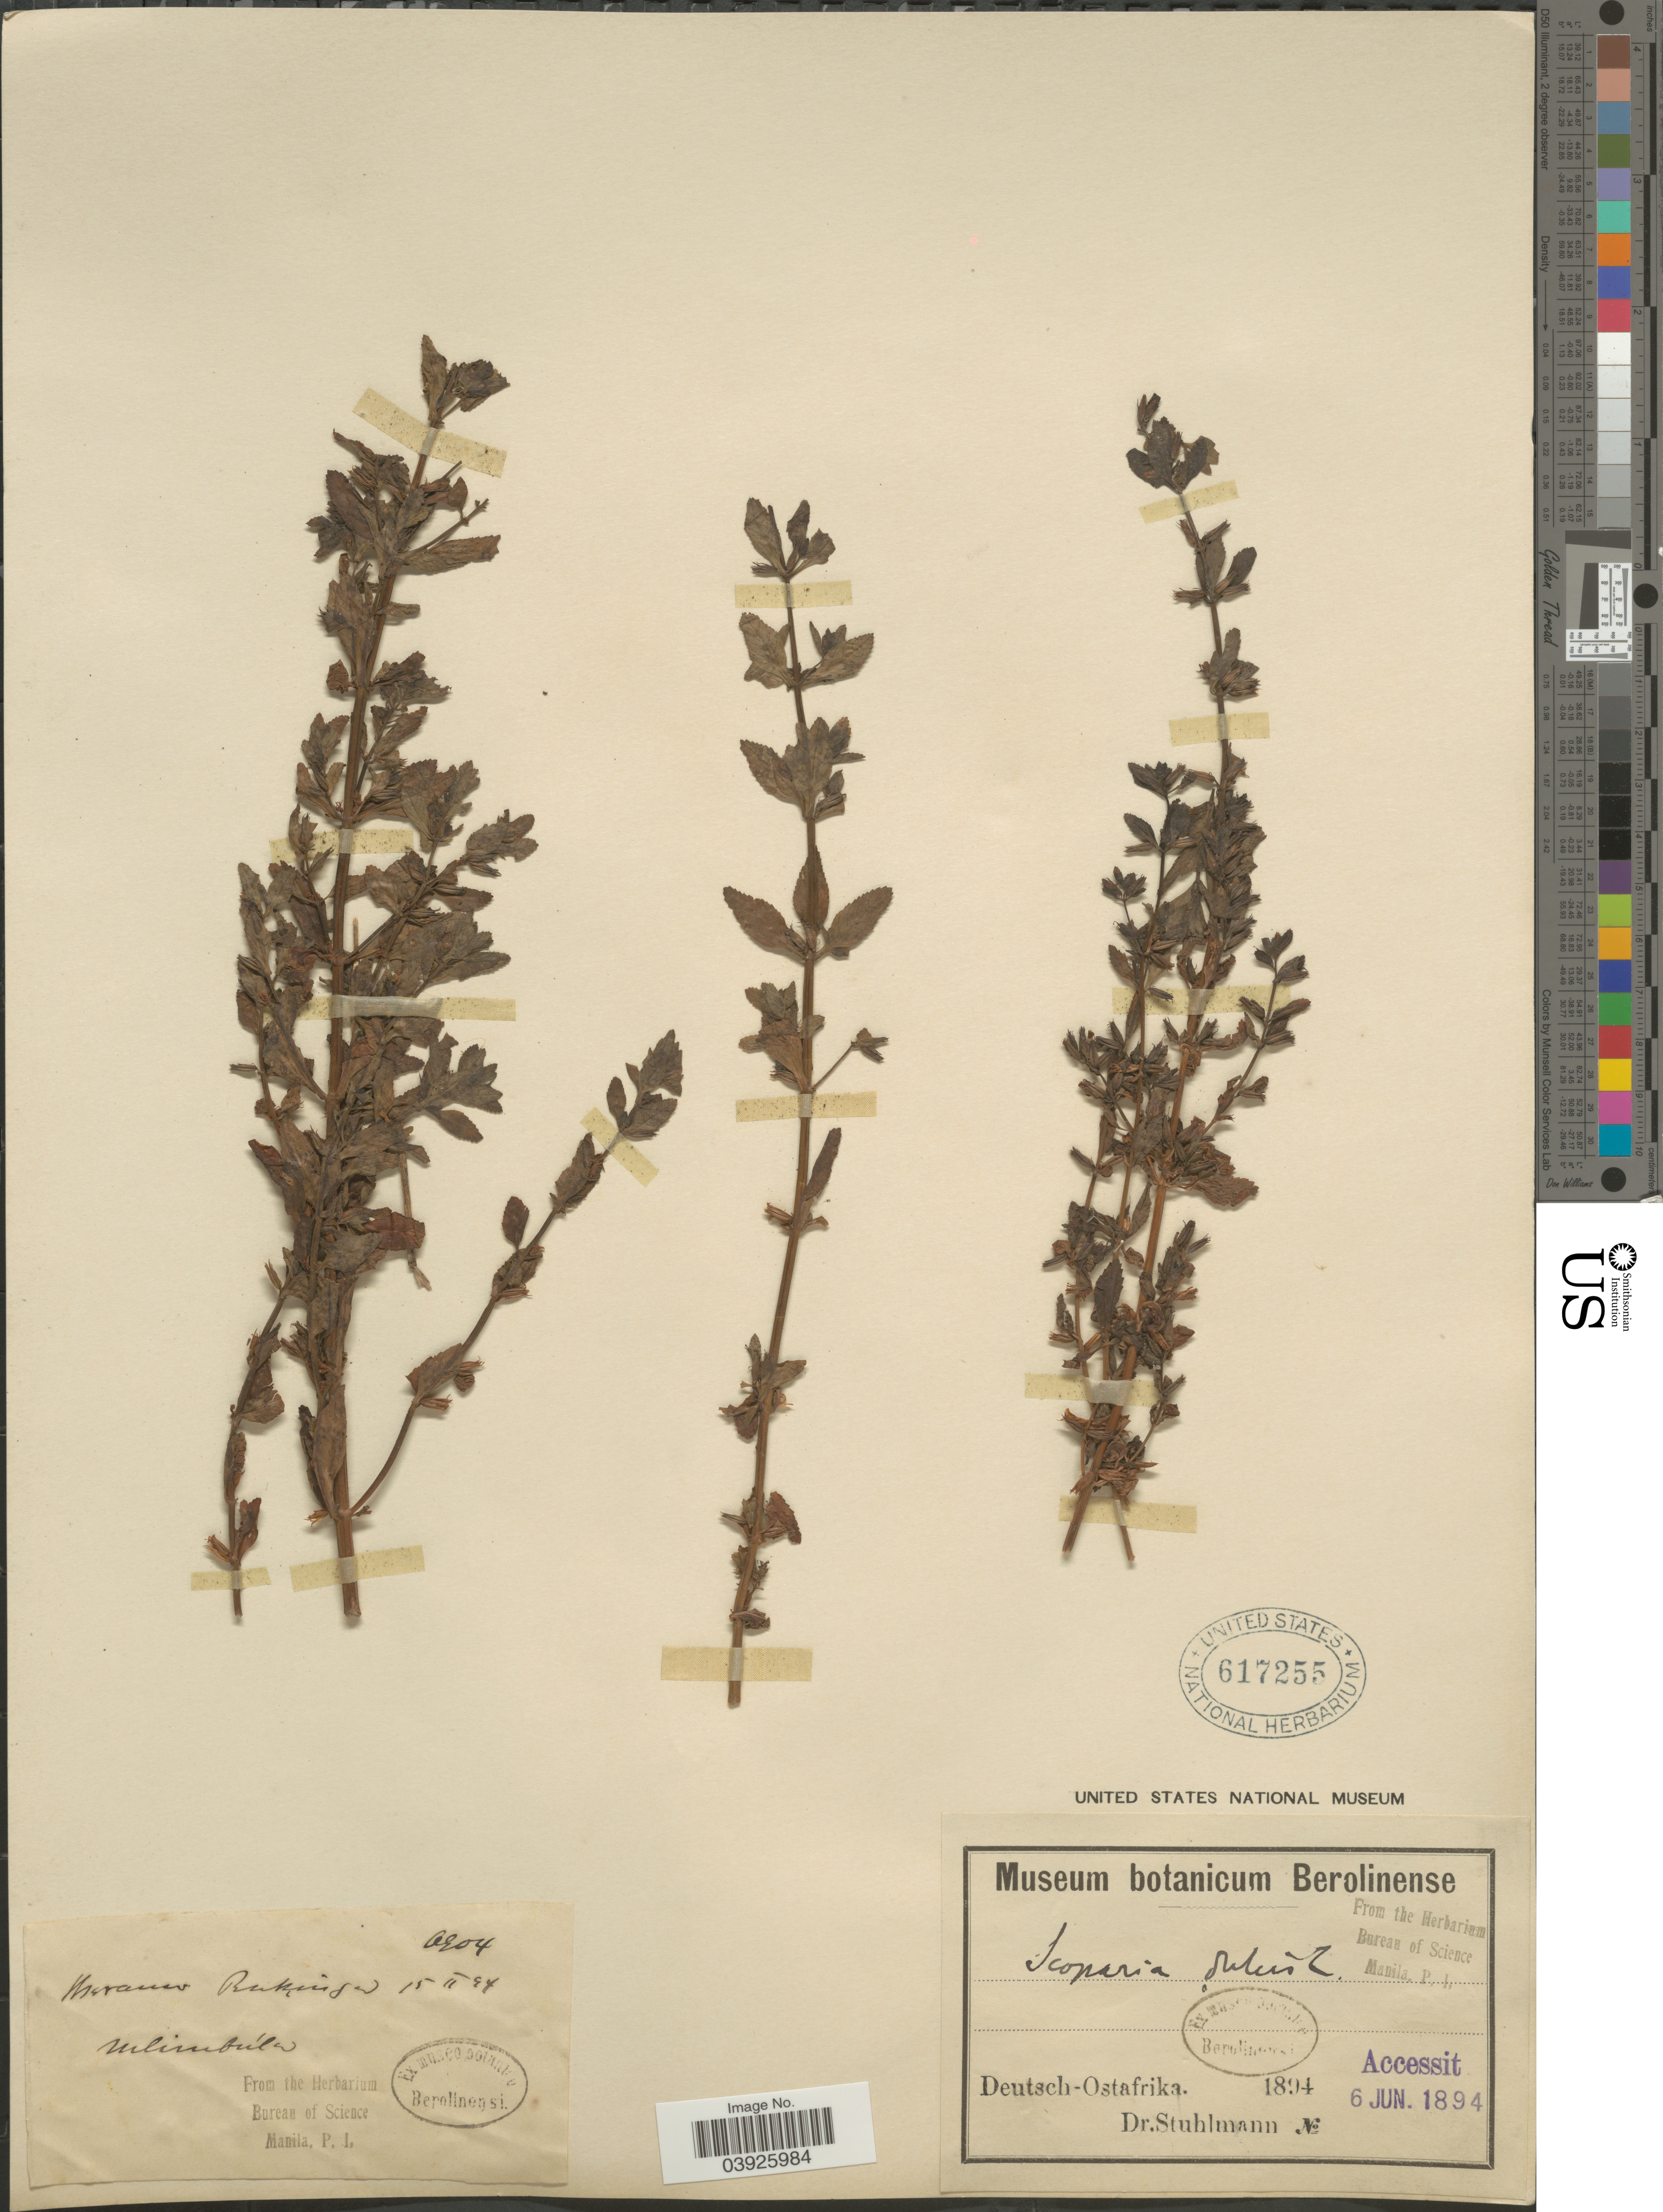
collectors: -. Stuhlmann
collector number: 6904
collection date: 1894-02-15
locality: Deutsch-Ostafrika. Ulimbila [interpreted].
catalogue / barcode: US 617255